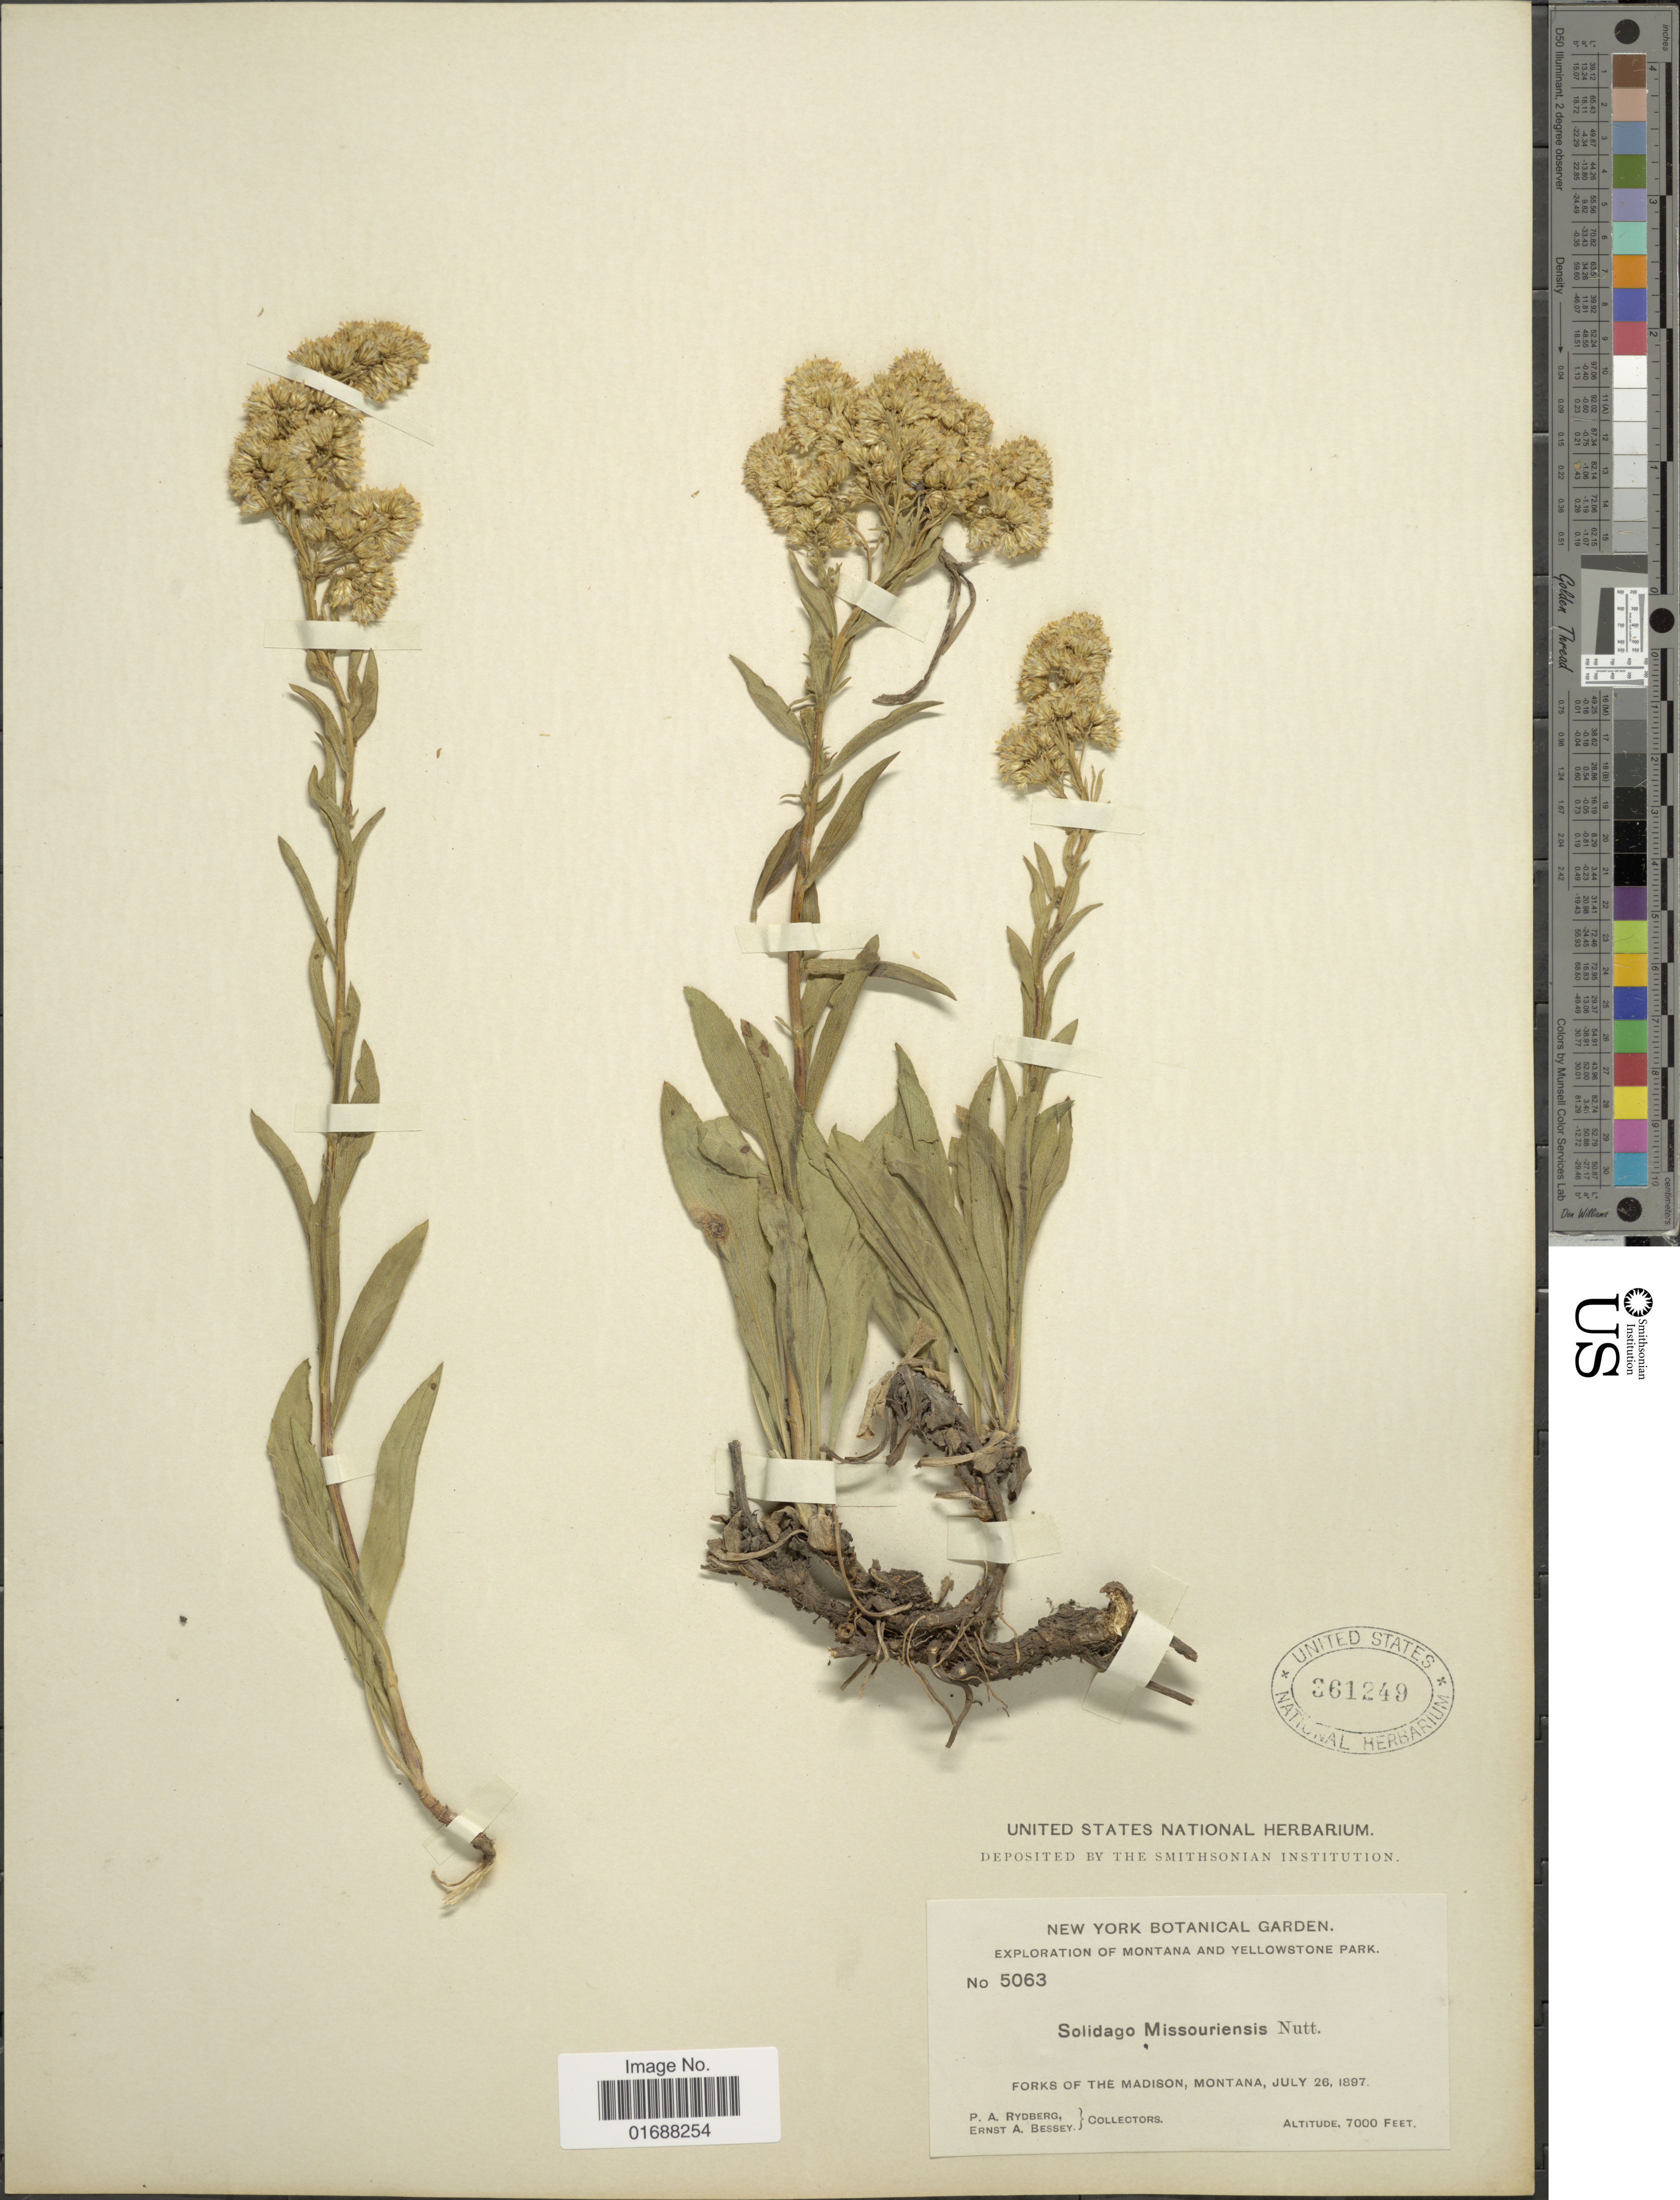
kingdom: Plantae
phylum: Tracheophyta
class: Magnoliopsida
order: Asterales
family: Asteraceae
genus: Solidago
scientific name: Solidago missouriensis var. missouriensis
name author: Nutt.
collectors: P. A. Rydberg & E. A. Bessey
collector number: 5063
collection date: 1897-07-26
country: United States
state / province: Montana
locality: Forks of the Madison, Montana,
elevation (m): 2134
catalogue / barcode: US 361249